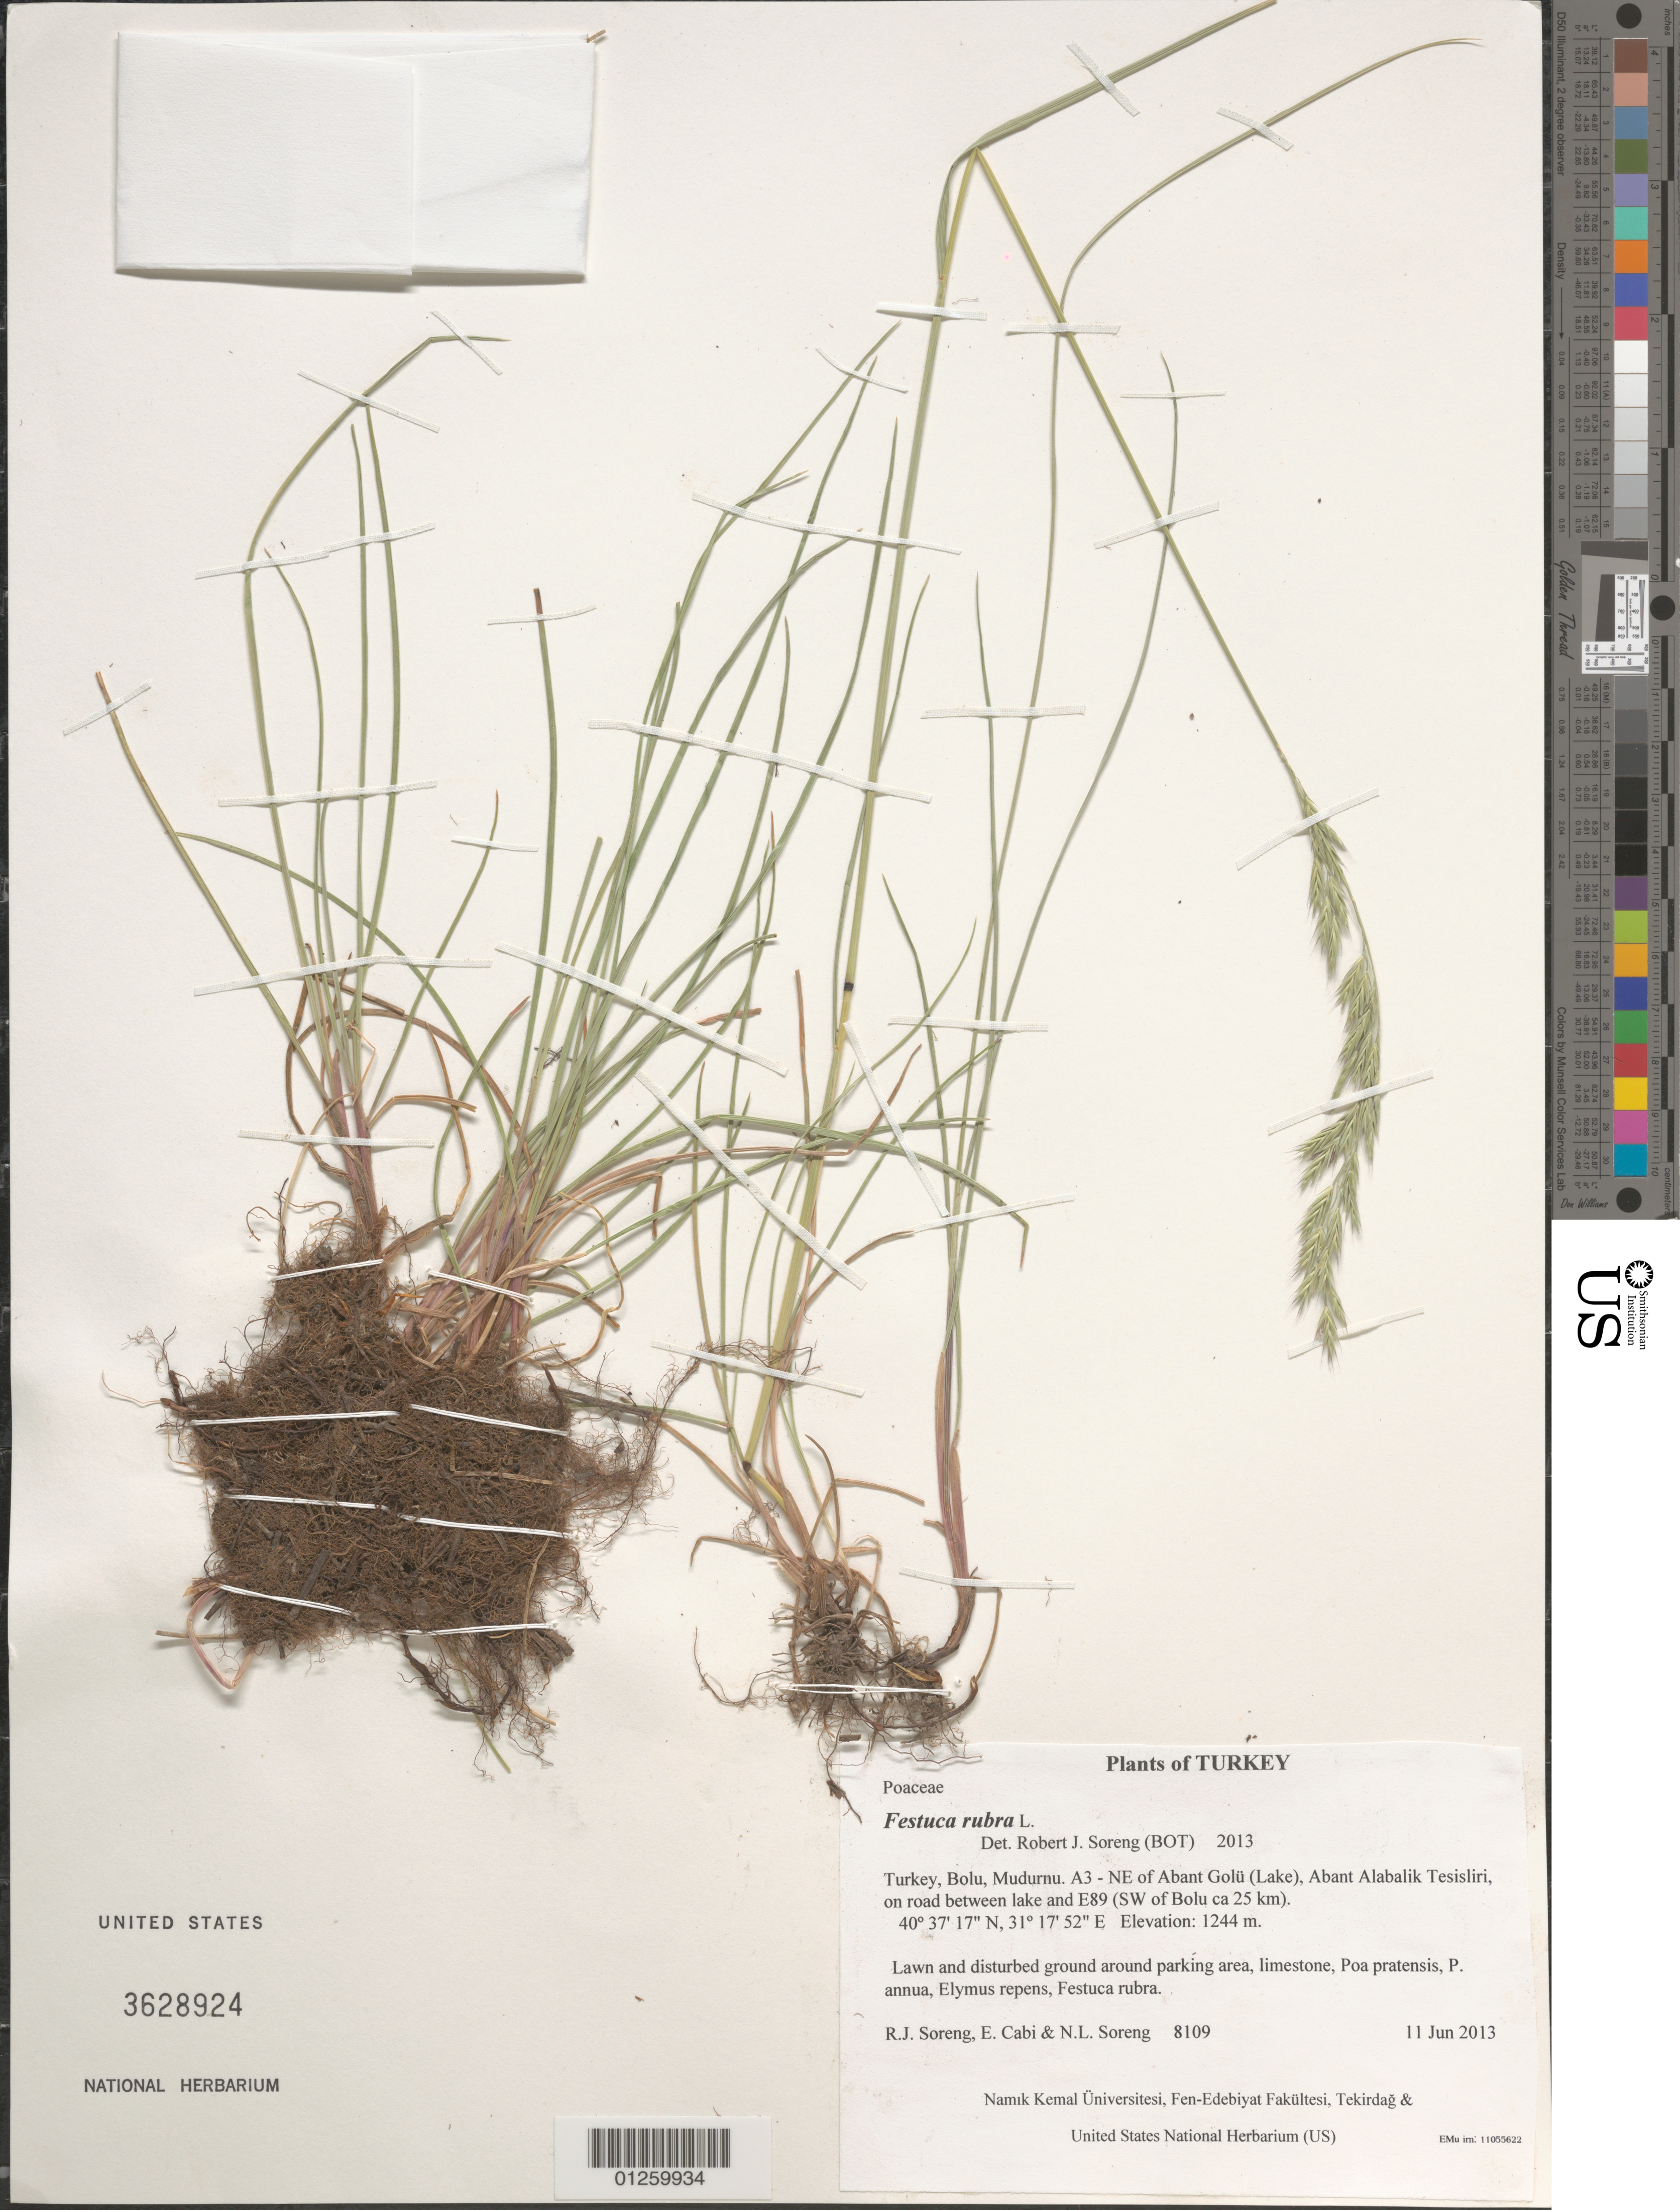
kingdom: Plantae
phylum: Tracheophyta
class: Liliopsida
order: Poales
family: Poaceae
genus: Festuca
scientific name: Festuca rubra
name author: L.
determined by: Soreng, Robert J., Research Associate (BOT), Smithsonian Institution - National Museum of Natural History (UNITED STATES)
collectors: R. J. Soreng, E. Cabi & N. L. Soreng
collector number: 8109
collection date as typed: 2013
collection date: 2013-06-11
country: Turkey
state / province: Bolu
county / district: Mudurnu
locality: A3 - NE of Abant Gölü (Lake), Abant Alabalik Tesisliri, on road between lake and E89 (SW of Bolu ca 25 km)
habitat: Lawn and disturbed ground around parking area, limestone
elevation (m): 1244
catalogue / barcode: US 3628924